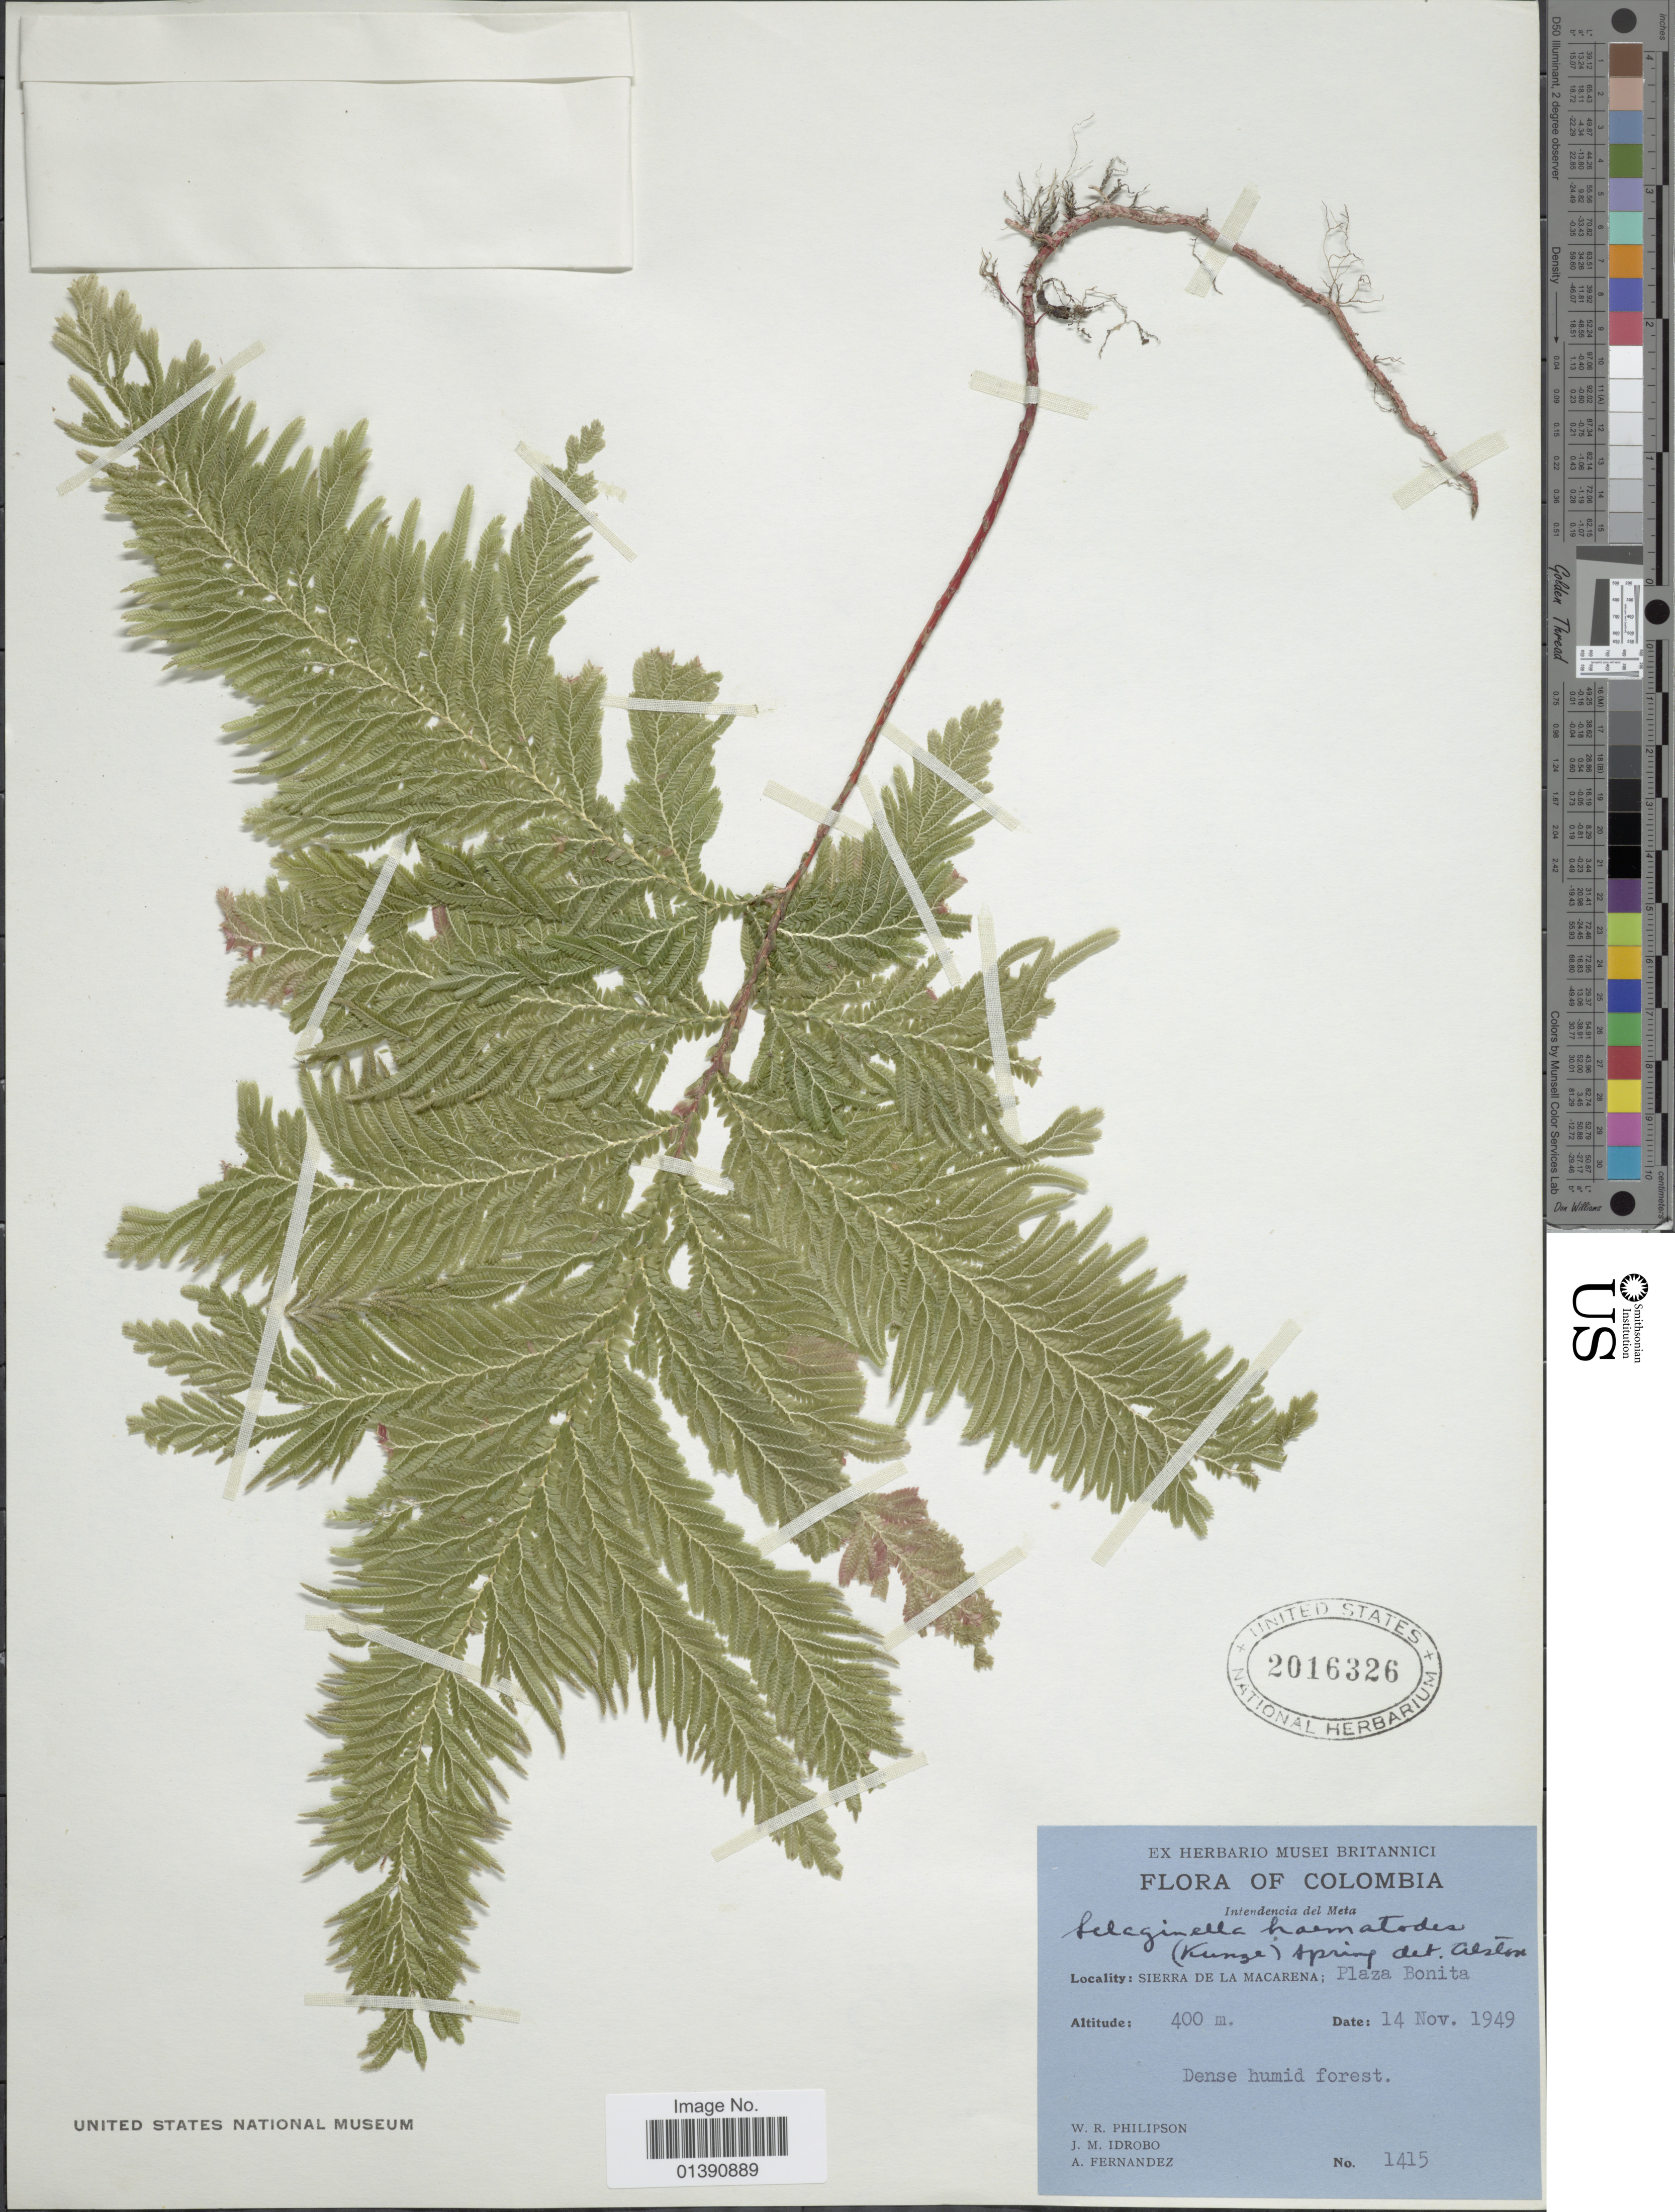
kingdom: Plantae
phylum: Tracheophyta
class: Lycopodiopsida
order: Selaginellales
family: Selaginellaceae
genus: Selaginella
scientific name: Selaginella haematodes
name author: (Kunze) Spring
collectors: W. R. Philipson, J. M. Idrobo & A. Fernandez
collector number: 1415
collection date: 1949-11-14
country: Colombia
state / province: Meta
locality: Sierra de la Macarena; Plaza Bonita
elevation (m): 400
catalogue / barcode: US 2016326